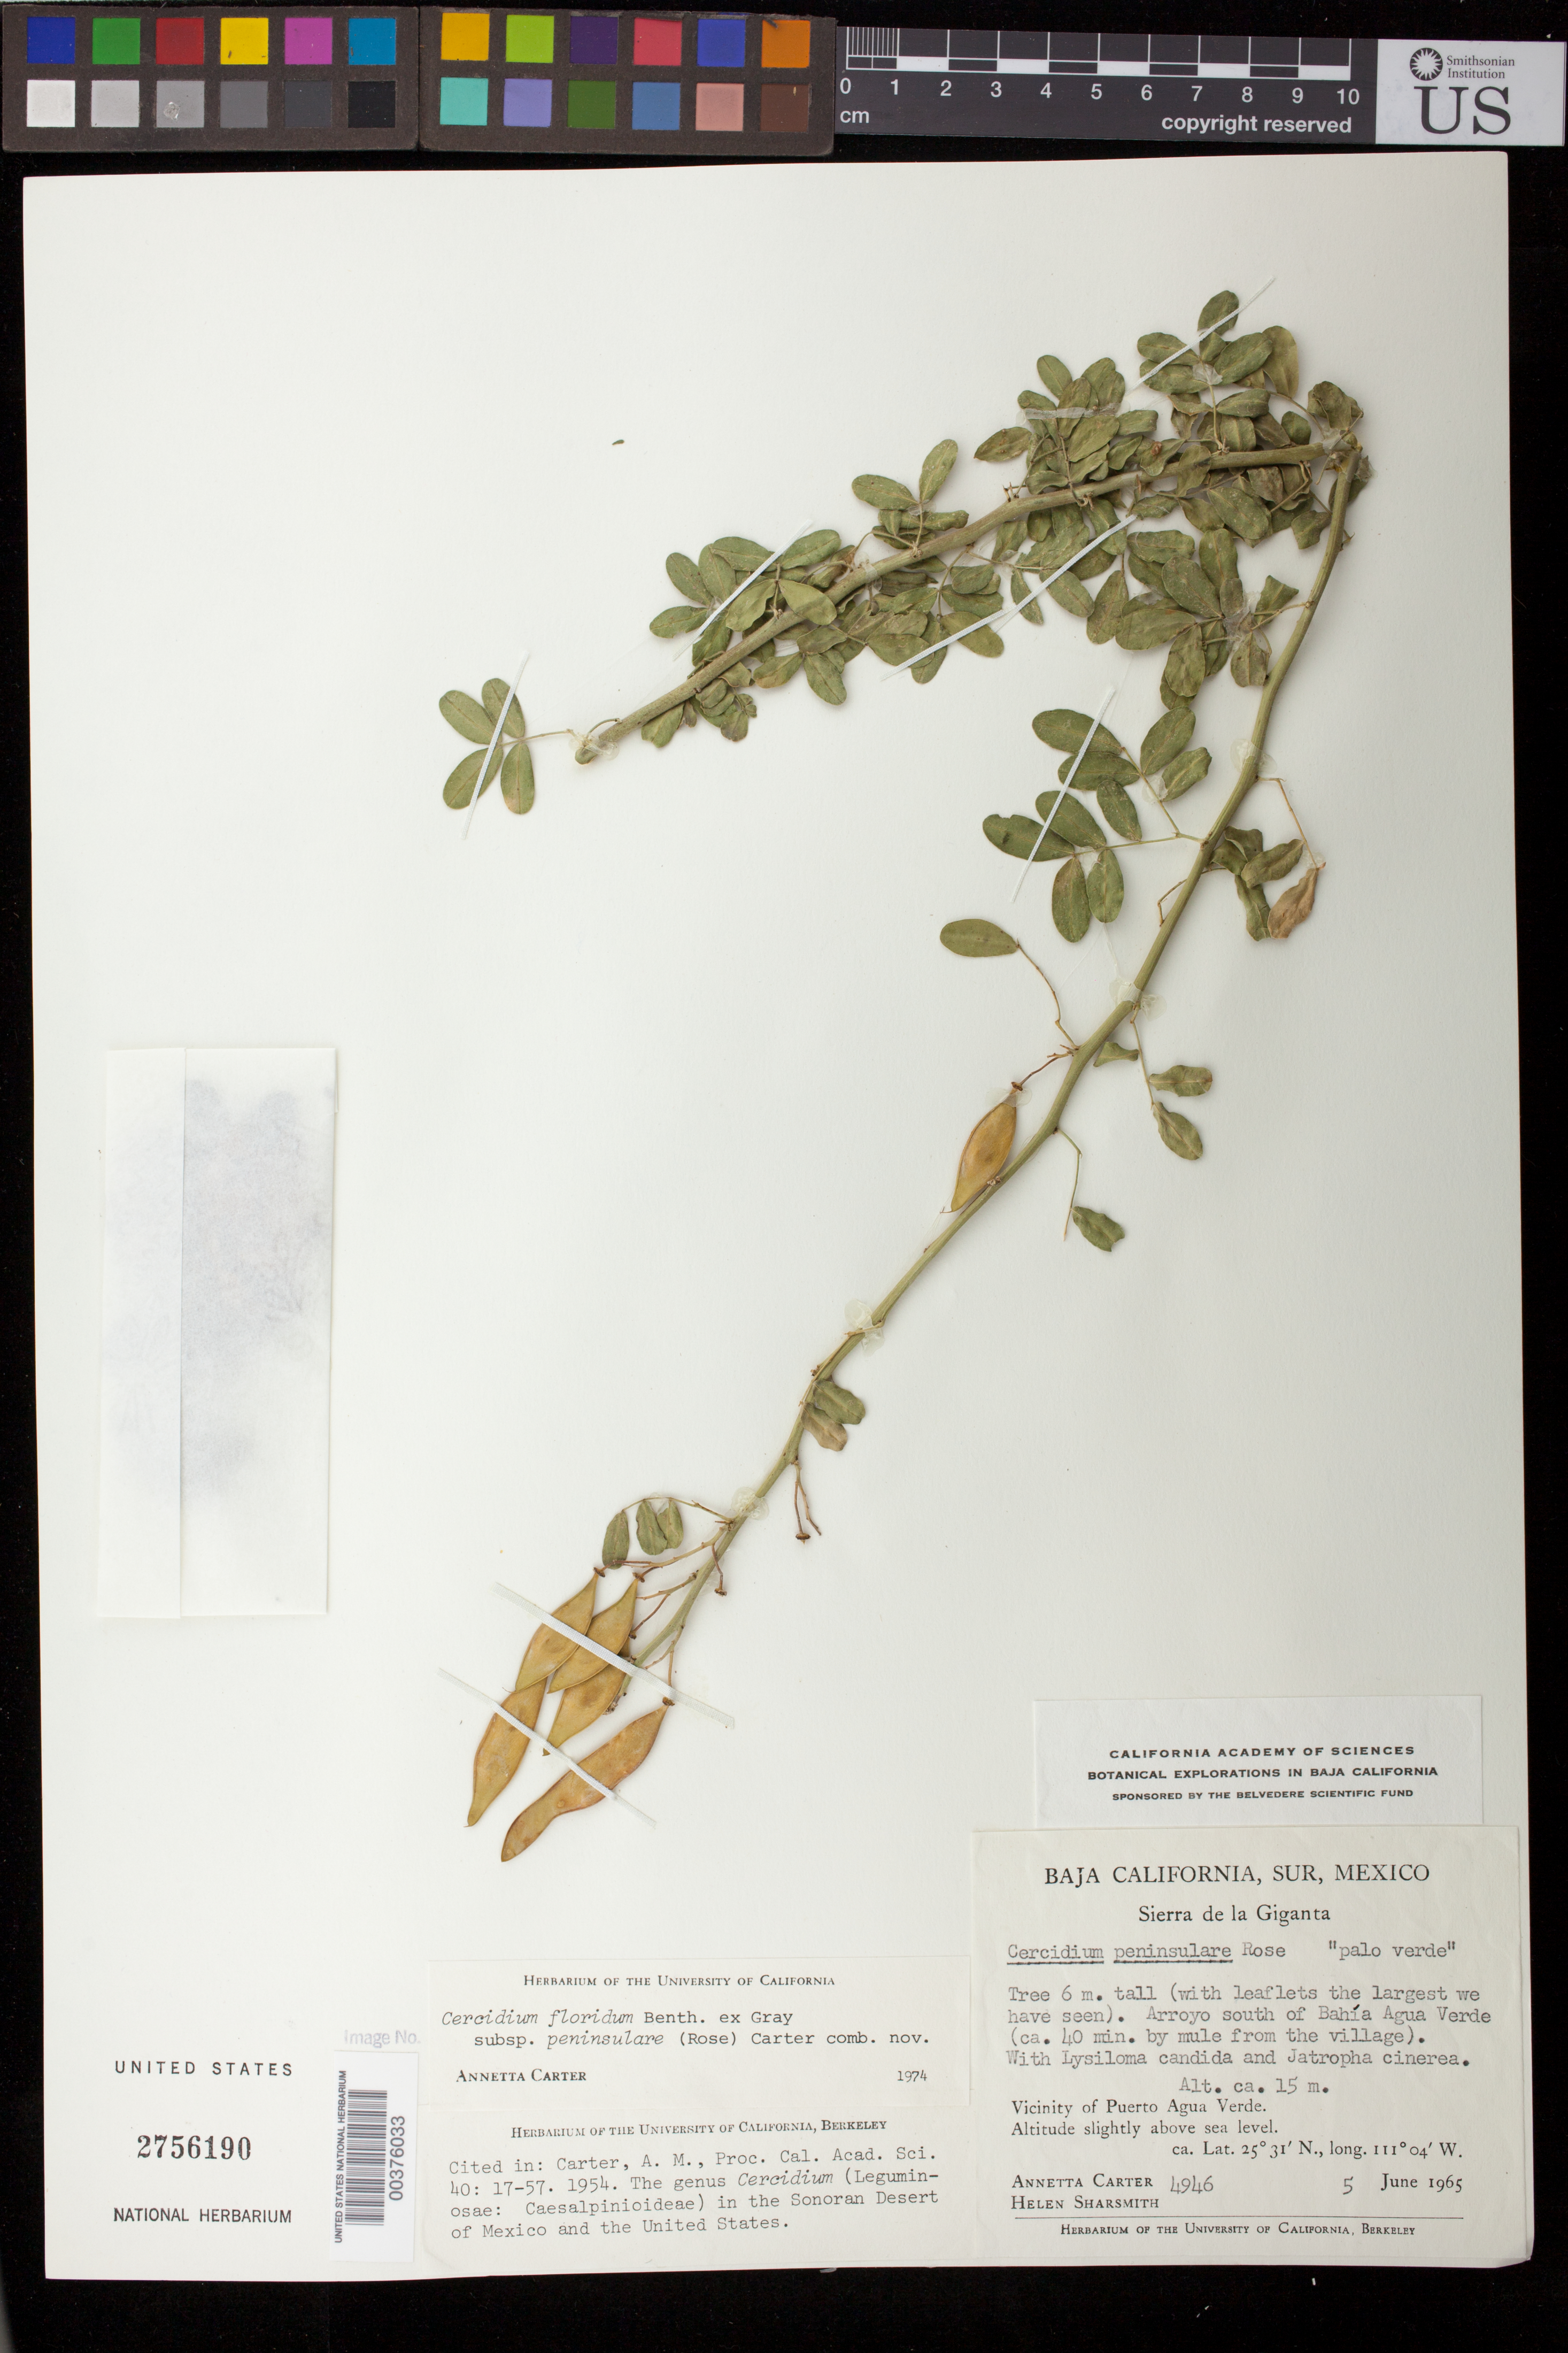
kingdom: Plantae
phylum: Tracheophyta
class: Magnoliopsida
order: Fabales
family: Fabaceae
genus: Parkinsonia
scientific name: Parkinsonia florida subsp. peninsulare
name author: (Rose) J.E. Hawkins & Felger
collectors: A. M. Carter & H. Sharsmith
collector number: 4946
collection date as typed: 05 Jun 1965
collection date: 1965-06-05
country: Mexico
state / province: Baja California Sur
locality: Arroyo south of Bahia Agua Verde (ca. 40 min. by mule from the village). vicinity of Puerto Agua Verde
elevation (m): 15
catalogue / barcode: US 2756190